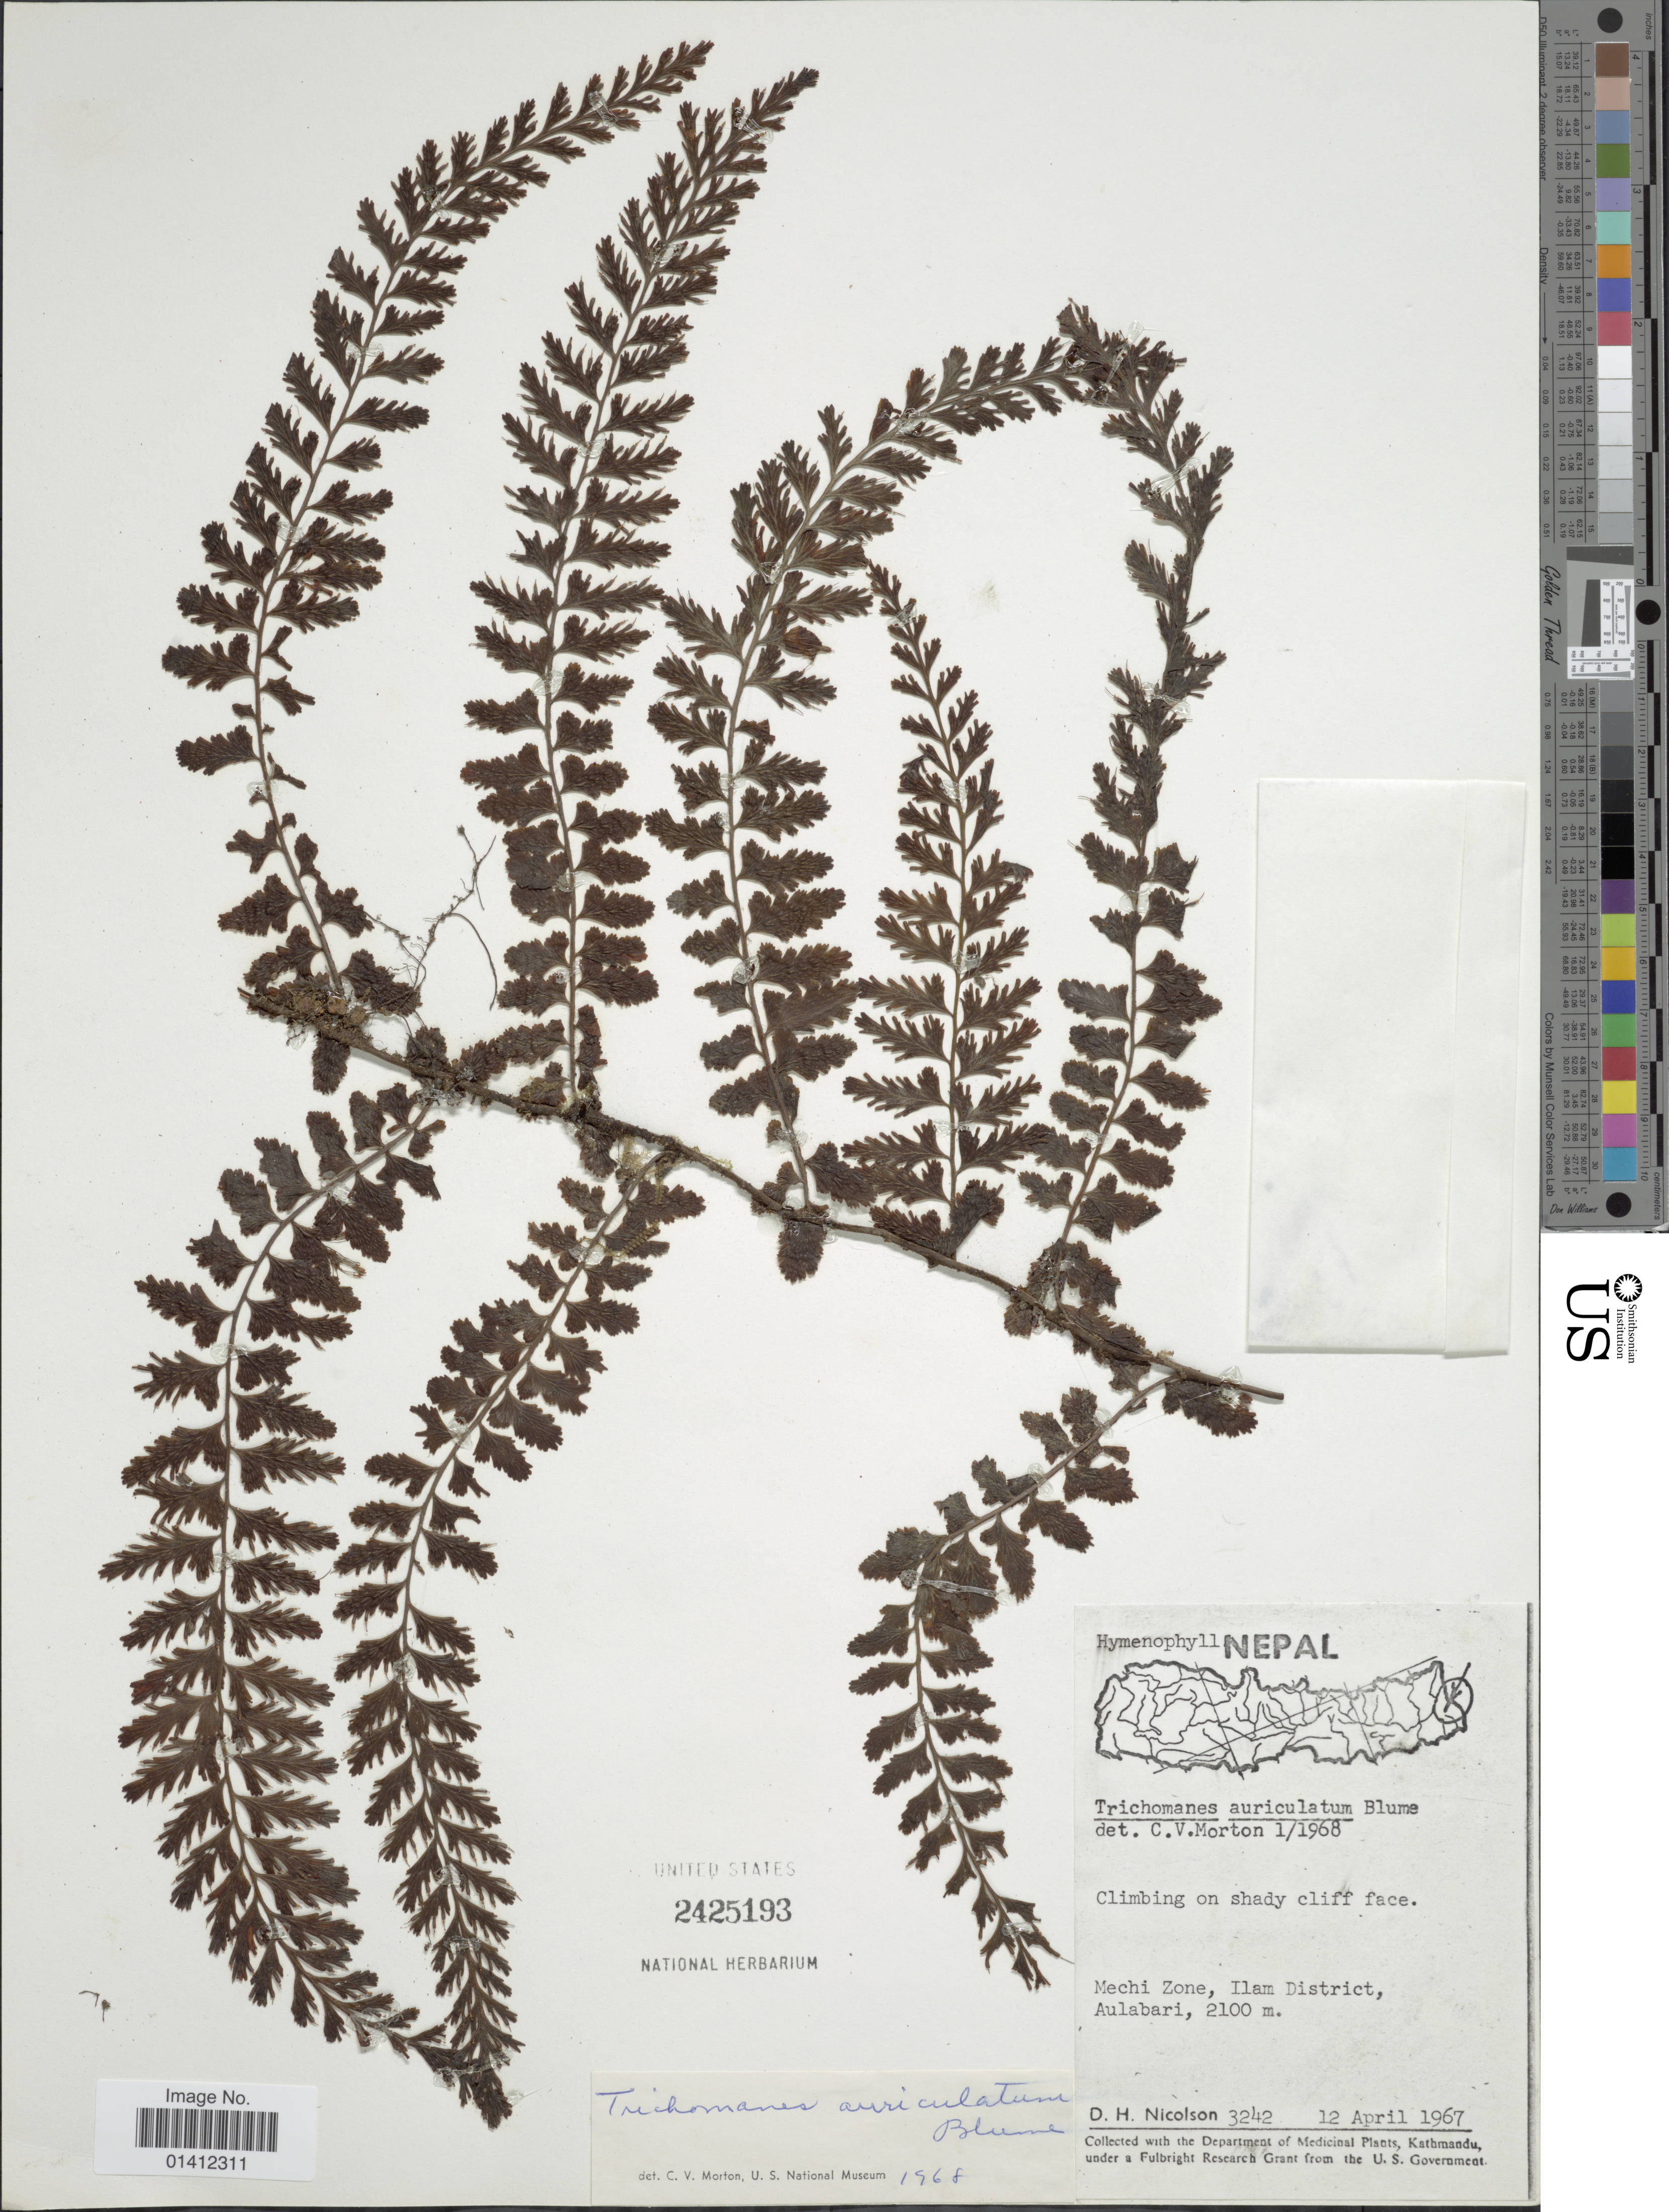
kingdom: Plantae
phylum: Tracheophyta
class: Polypodiopsida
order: Hymenophyllales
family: Hymenophyllaceae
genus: Vandenboschia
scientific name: Vandenboschia auriculata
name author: (Blume) Copel.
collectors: D. H. Nicolson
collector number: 3242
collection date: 1967-04-12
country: Nepal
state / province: Mechi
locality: Climbing on shady cliff face. Mechi Zone, Ilam District, Aulabari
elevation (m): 2100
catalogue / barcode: US 2425193